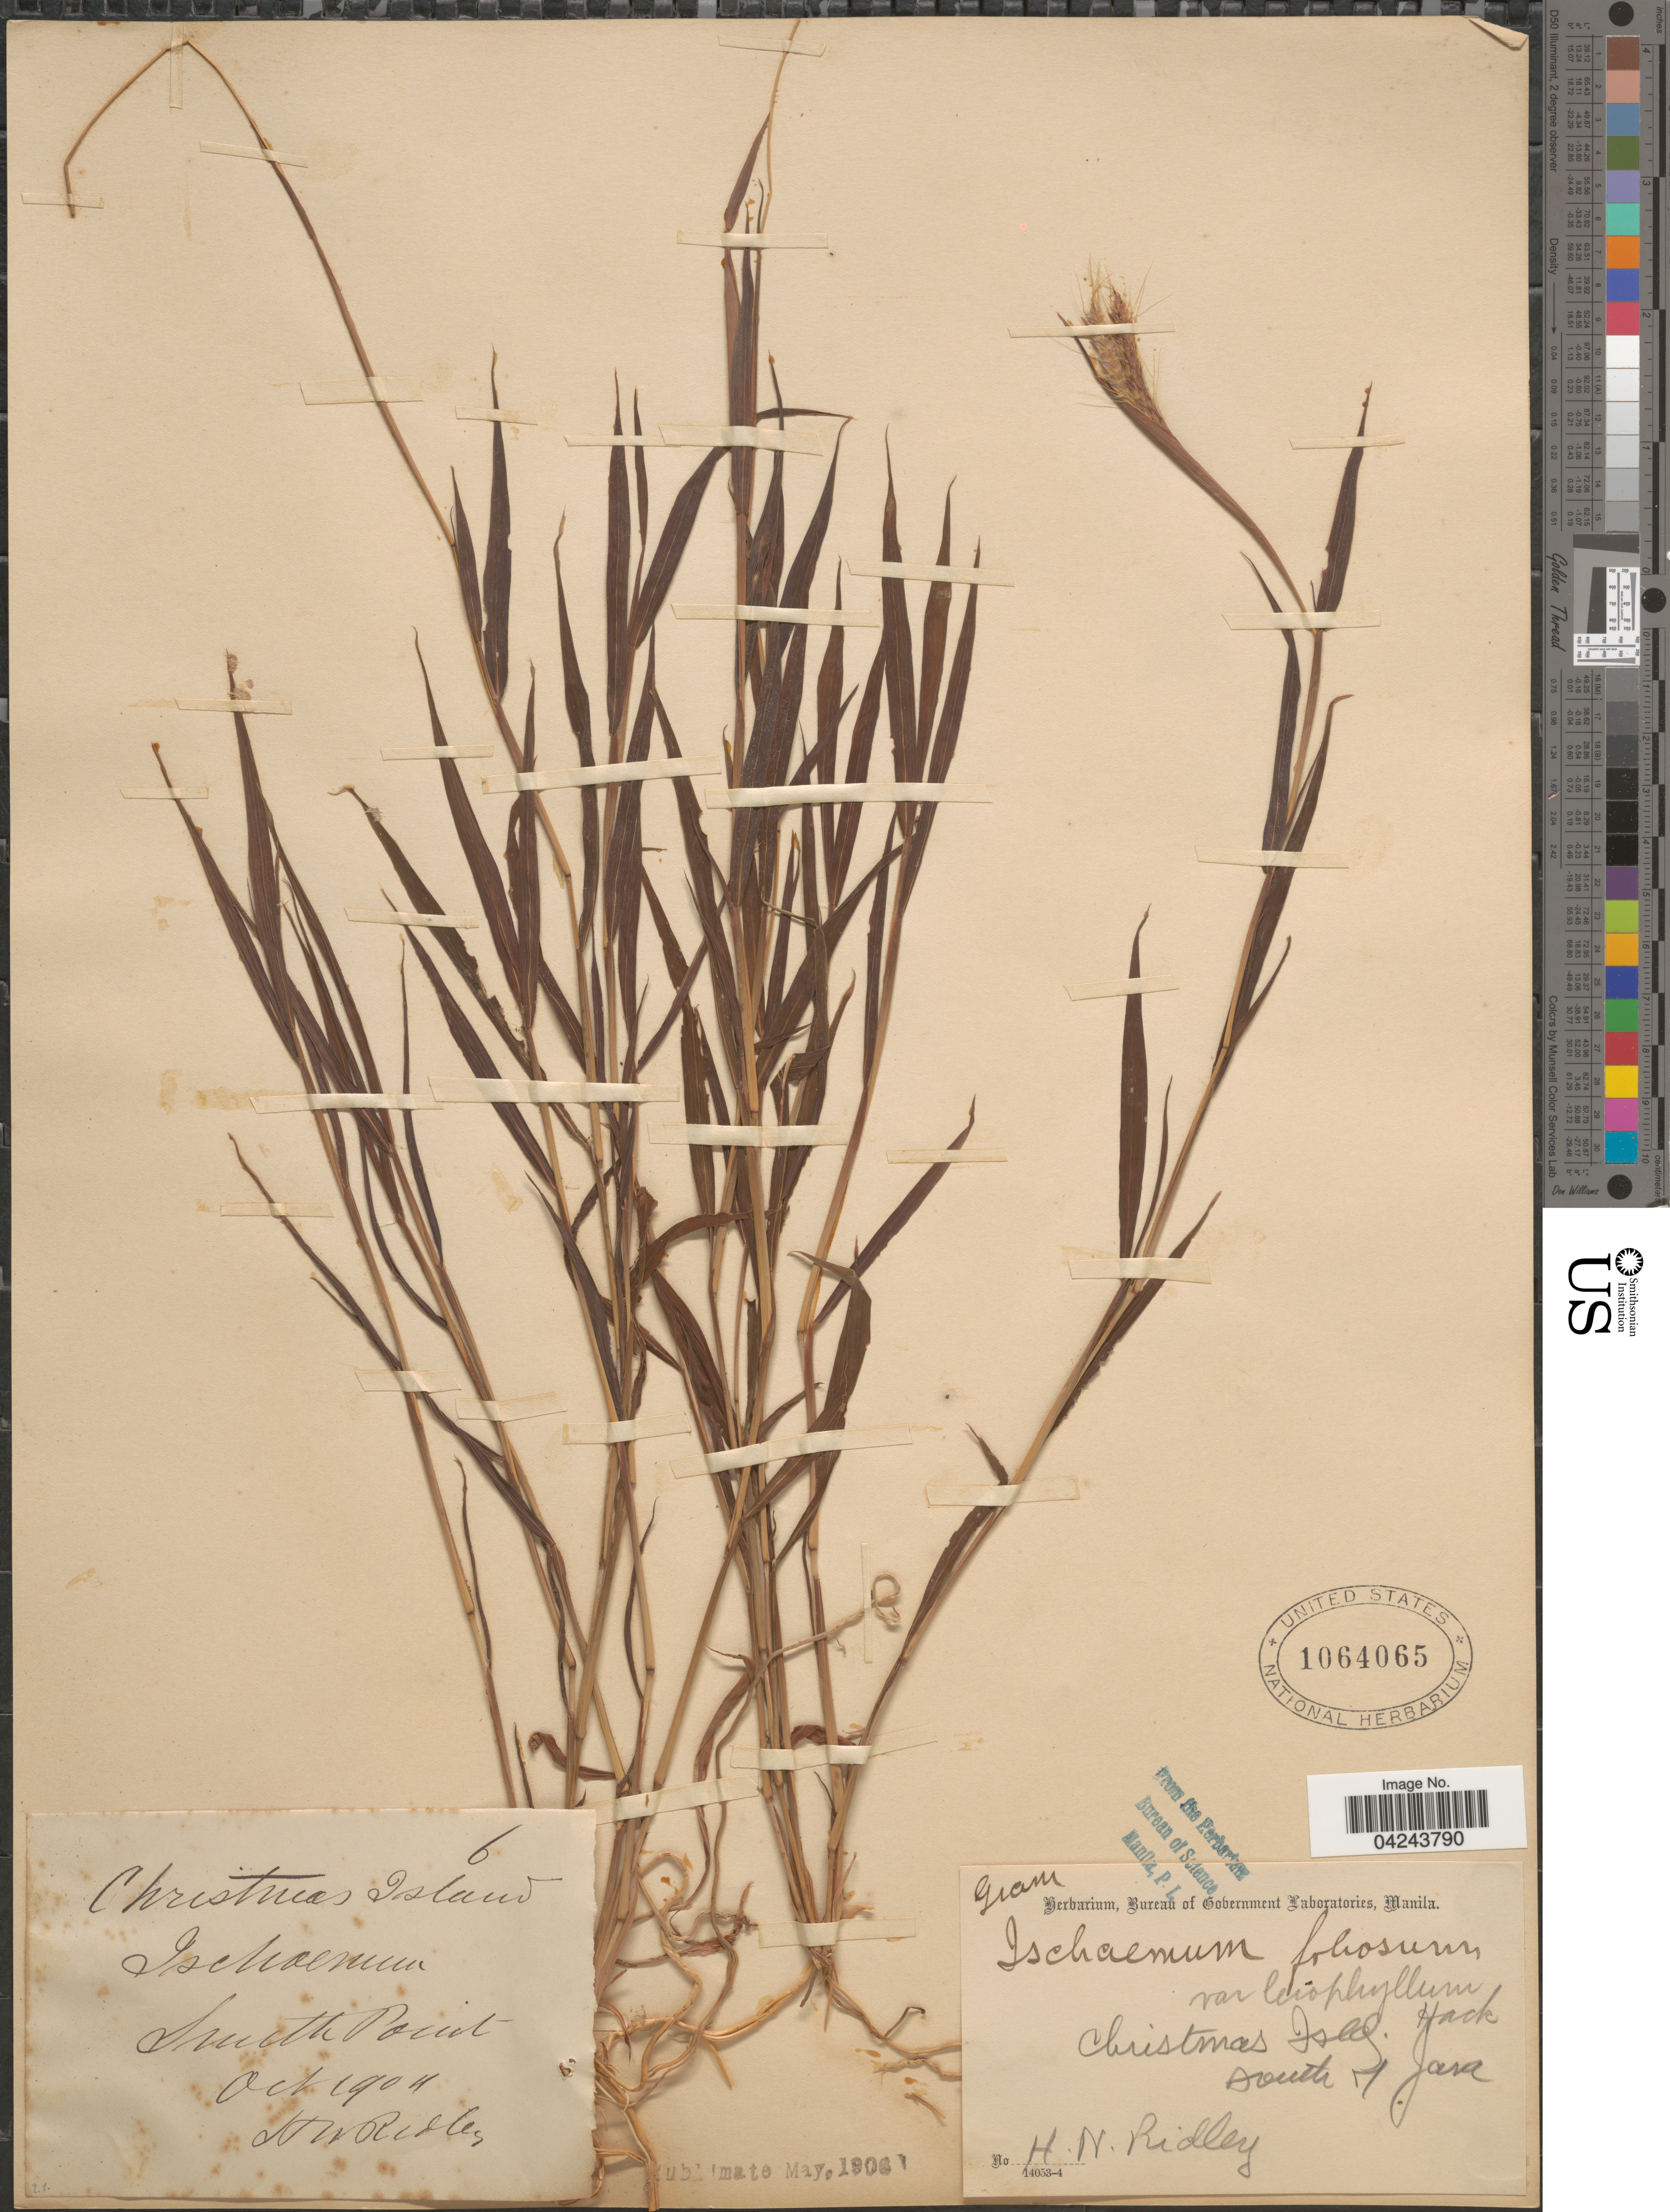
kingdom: Plantae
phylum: Tracheophyta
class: Liliopsida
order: Poales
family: Poaceae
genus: Ischaemum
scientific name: Ischaemum murinum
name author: G. Forst.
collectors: H. N. Ridley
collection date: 1904-10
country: Australia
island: Christmas Island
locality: Christmas Isl. South of Java. Smith Point.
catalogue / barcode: US 1064065